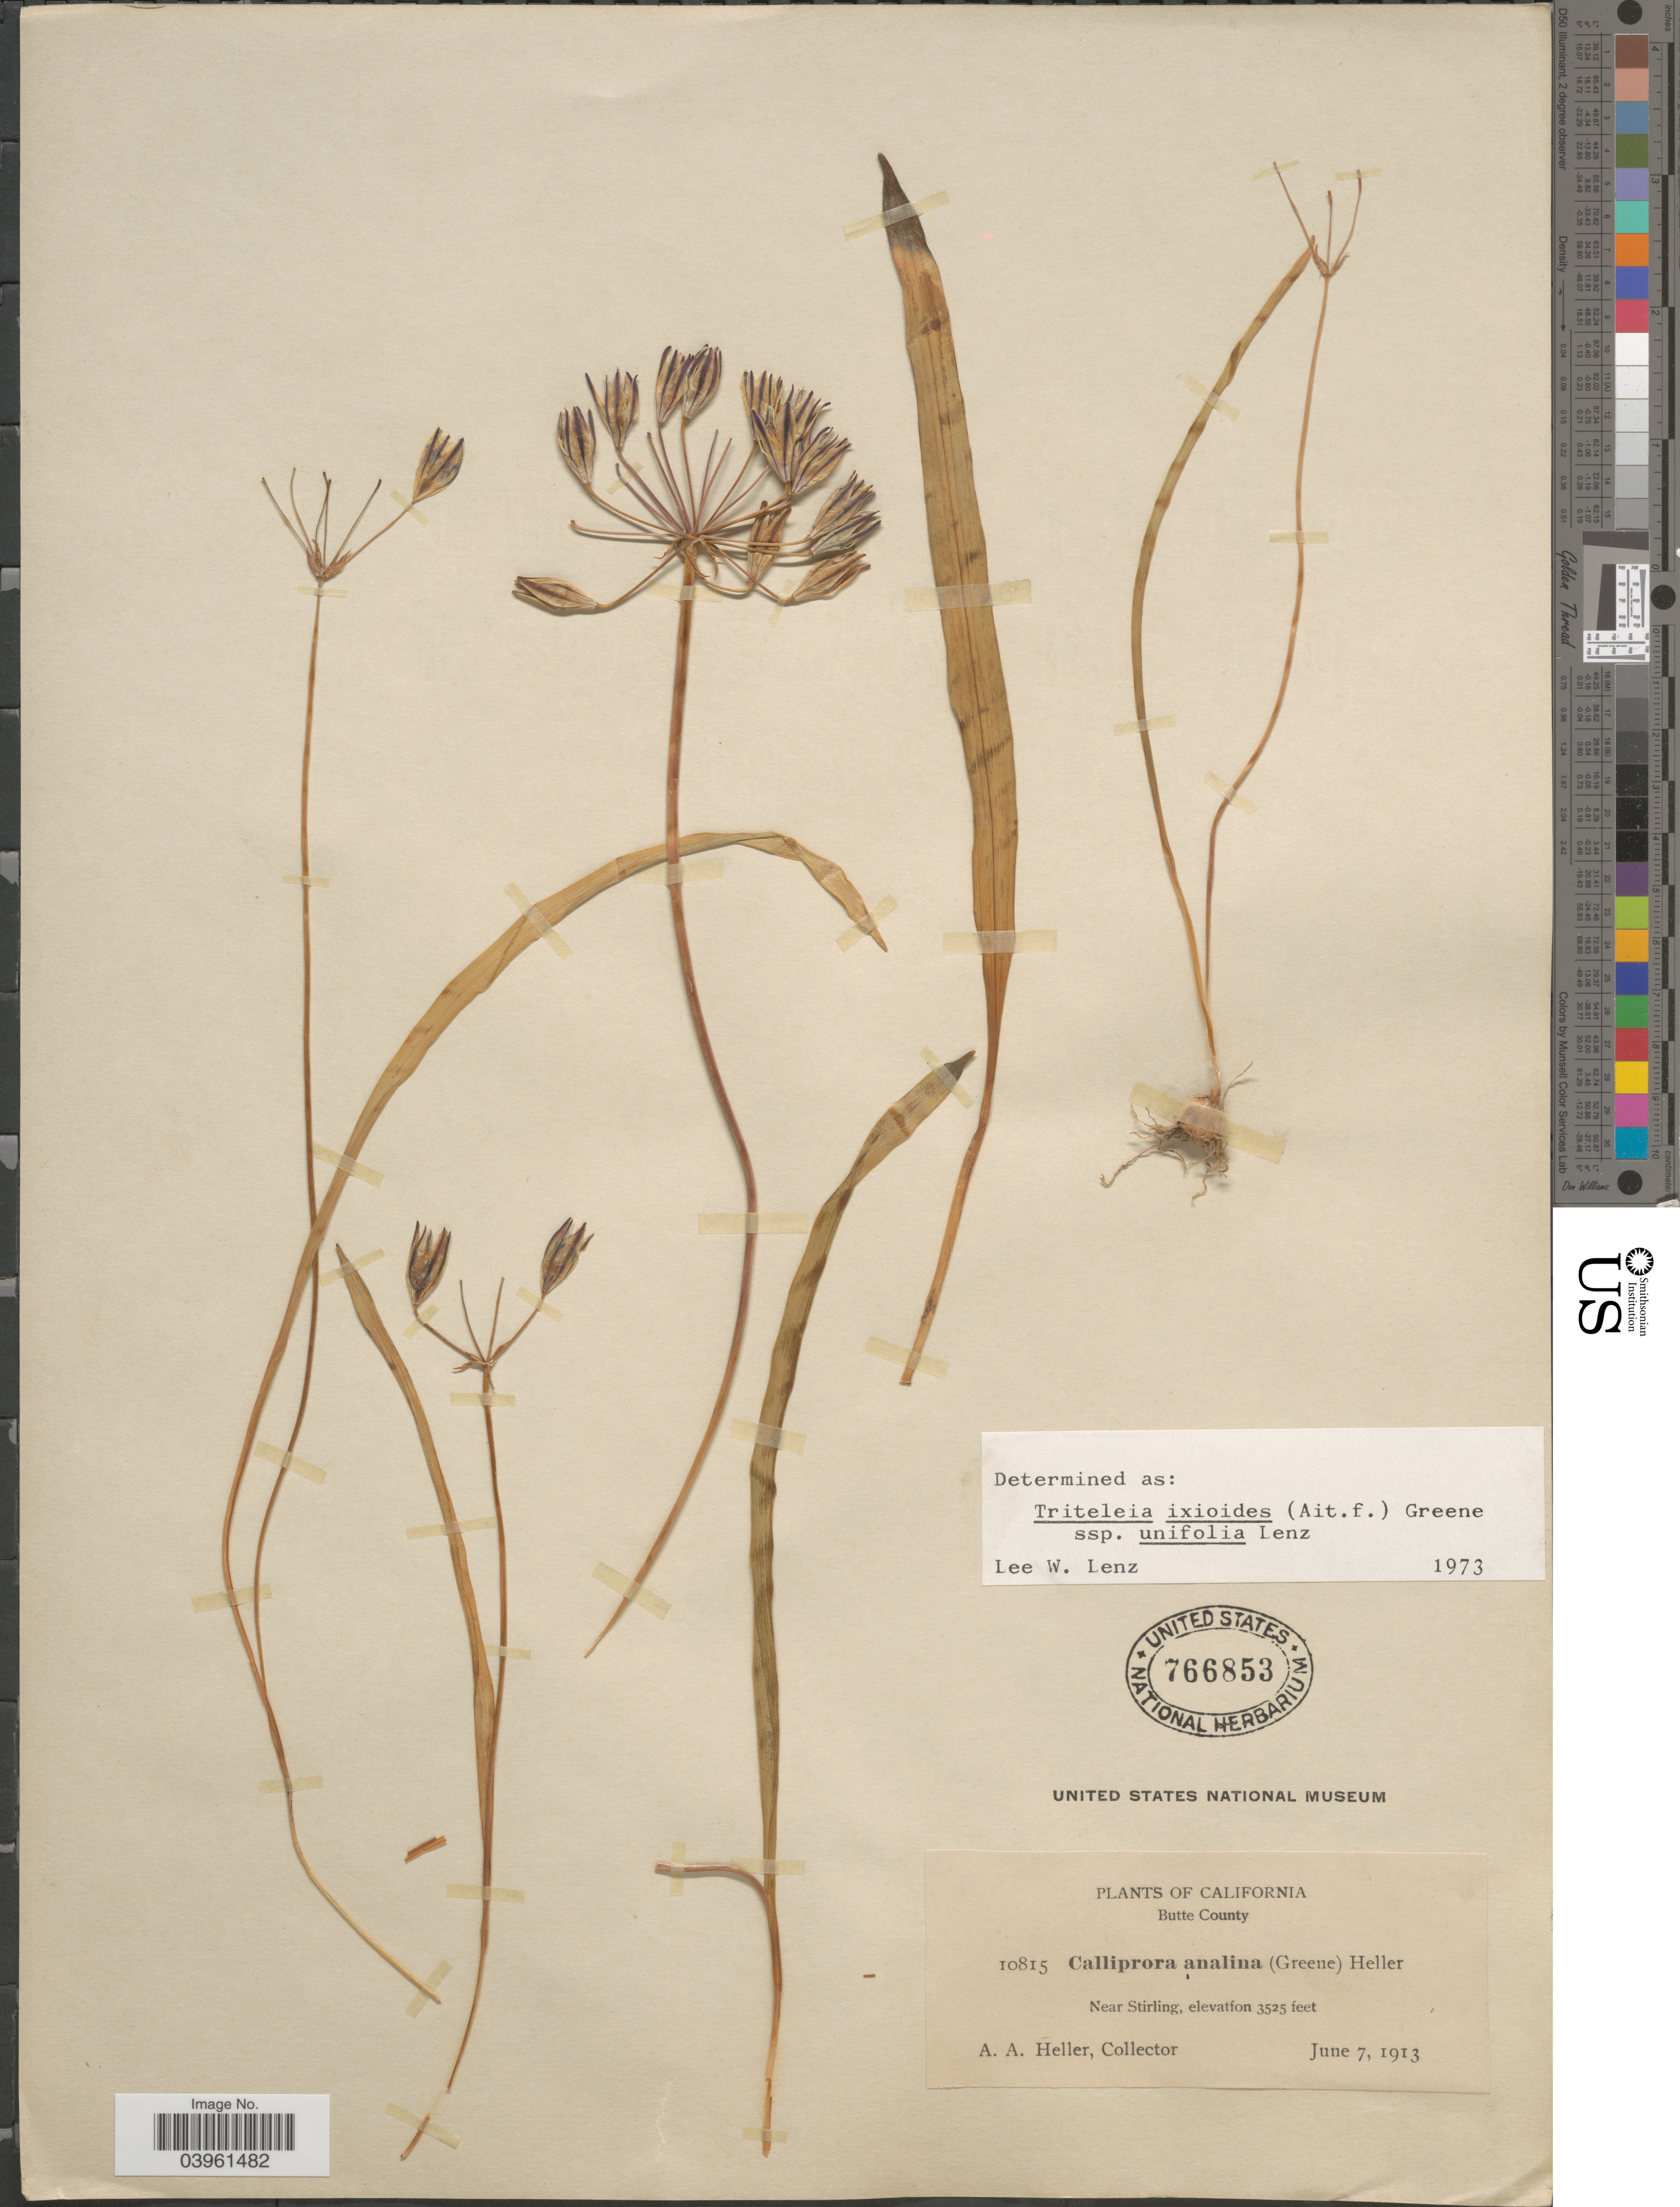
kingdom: Plantae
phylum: Tracheophyta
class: Liliopsida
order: Asparagales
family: Asparagaceae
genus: Triteleia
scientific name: Triteleia ixioides subsp. unifolia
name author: L.W. Lenz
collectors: A. A. Heller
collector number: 10815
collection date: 1913-06-07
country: United States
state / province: California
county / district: Butte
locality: Butte County. Near Stirling.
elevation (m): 1074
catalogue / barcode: US 766853